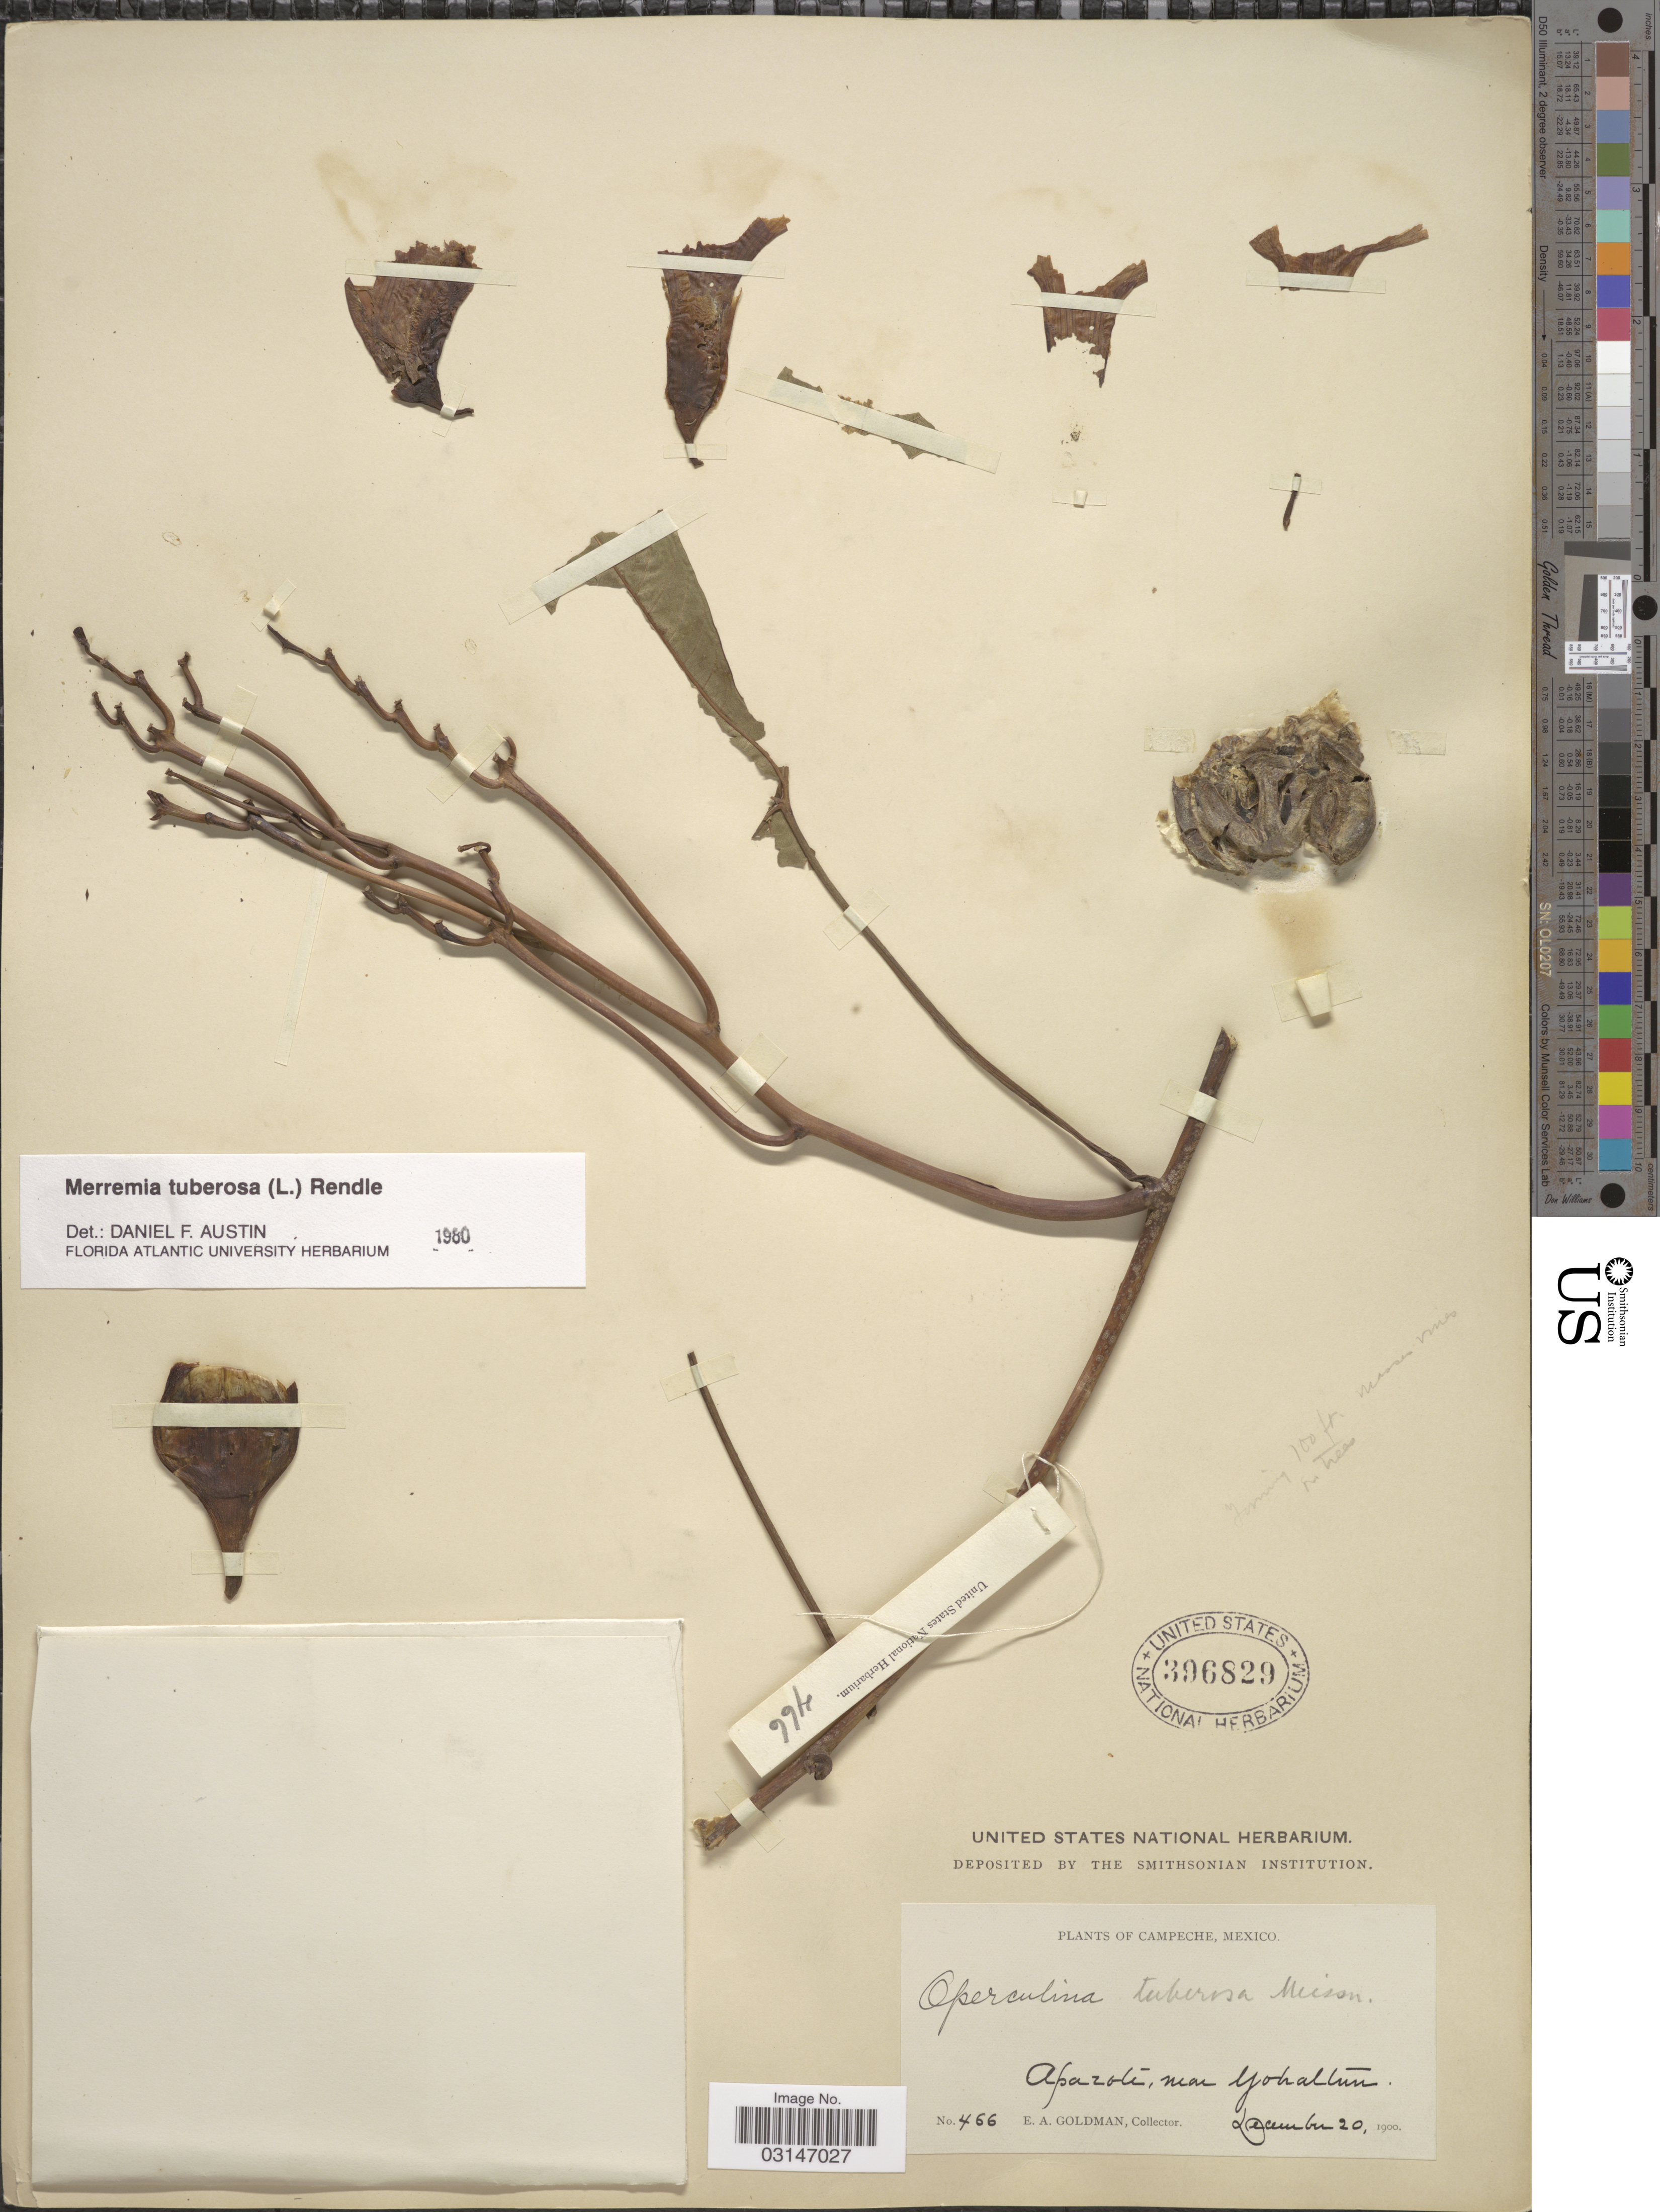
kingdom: Plantae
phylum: Tracheophyta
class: Magnoliopsida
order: Solanales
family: Convolvulaceae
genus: Distimake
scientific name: Distimake tuberosus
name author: (L.) A. R. Simões & Staples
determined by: Strong, Mark T., (BOT), Smithsonian Institution - National Museum of Natural History (UNITED STATES)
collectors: E. A. Goldman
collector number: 466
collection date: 1900-12-20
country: Mexico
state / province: Campeche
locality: Campeche, Aparote, near Yohaltun.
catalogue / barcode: US 396829